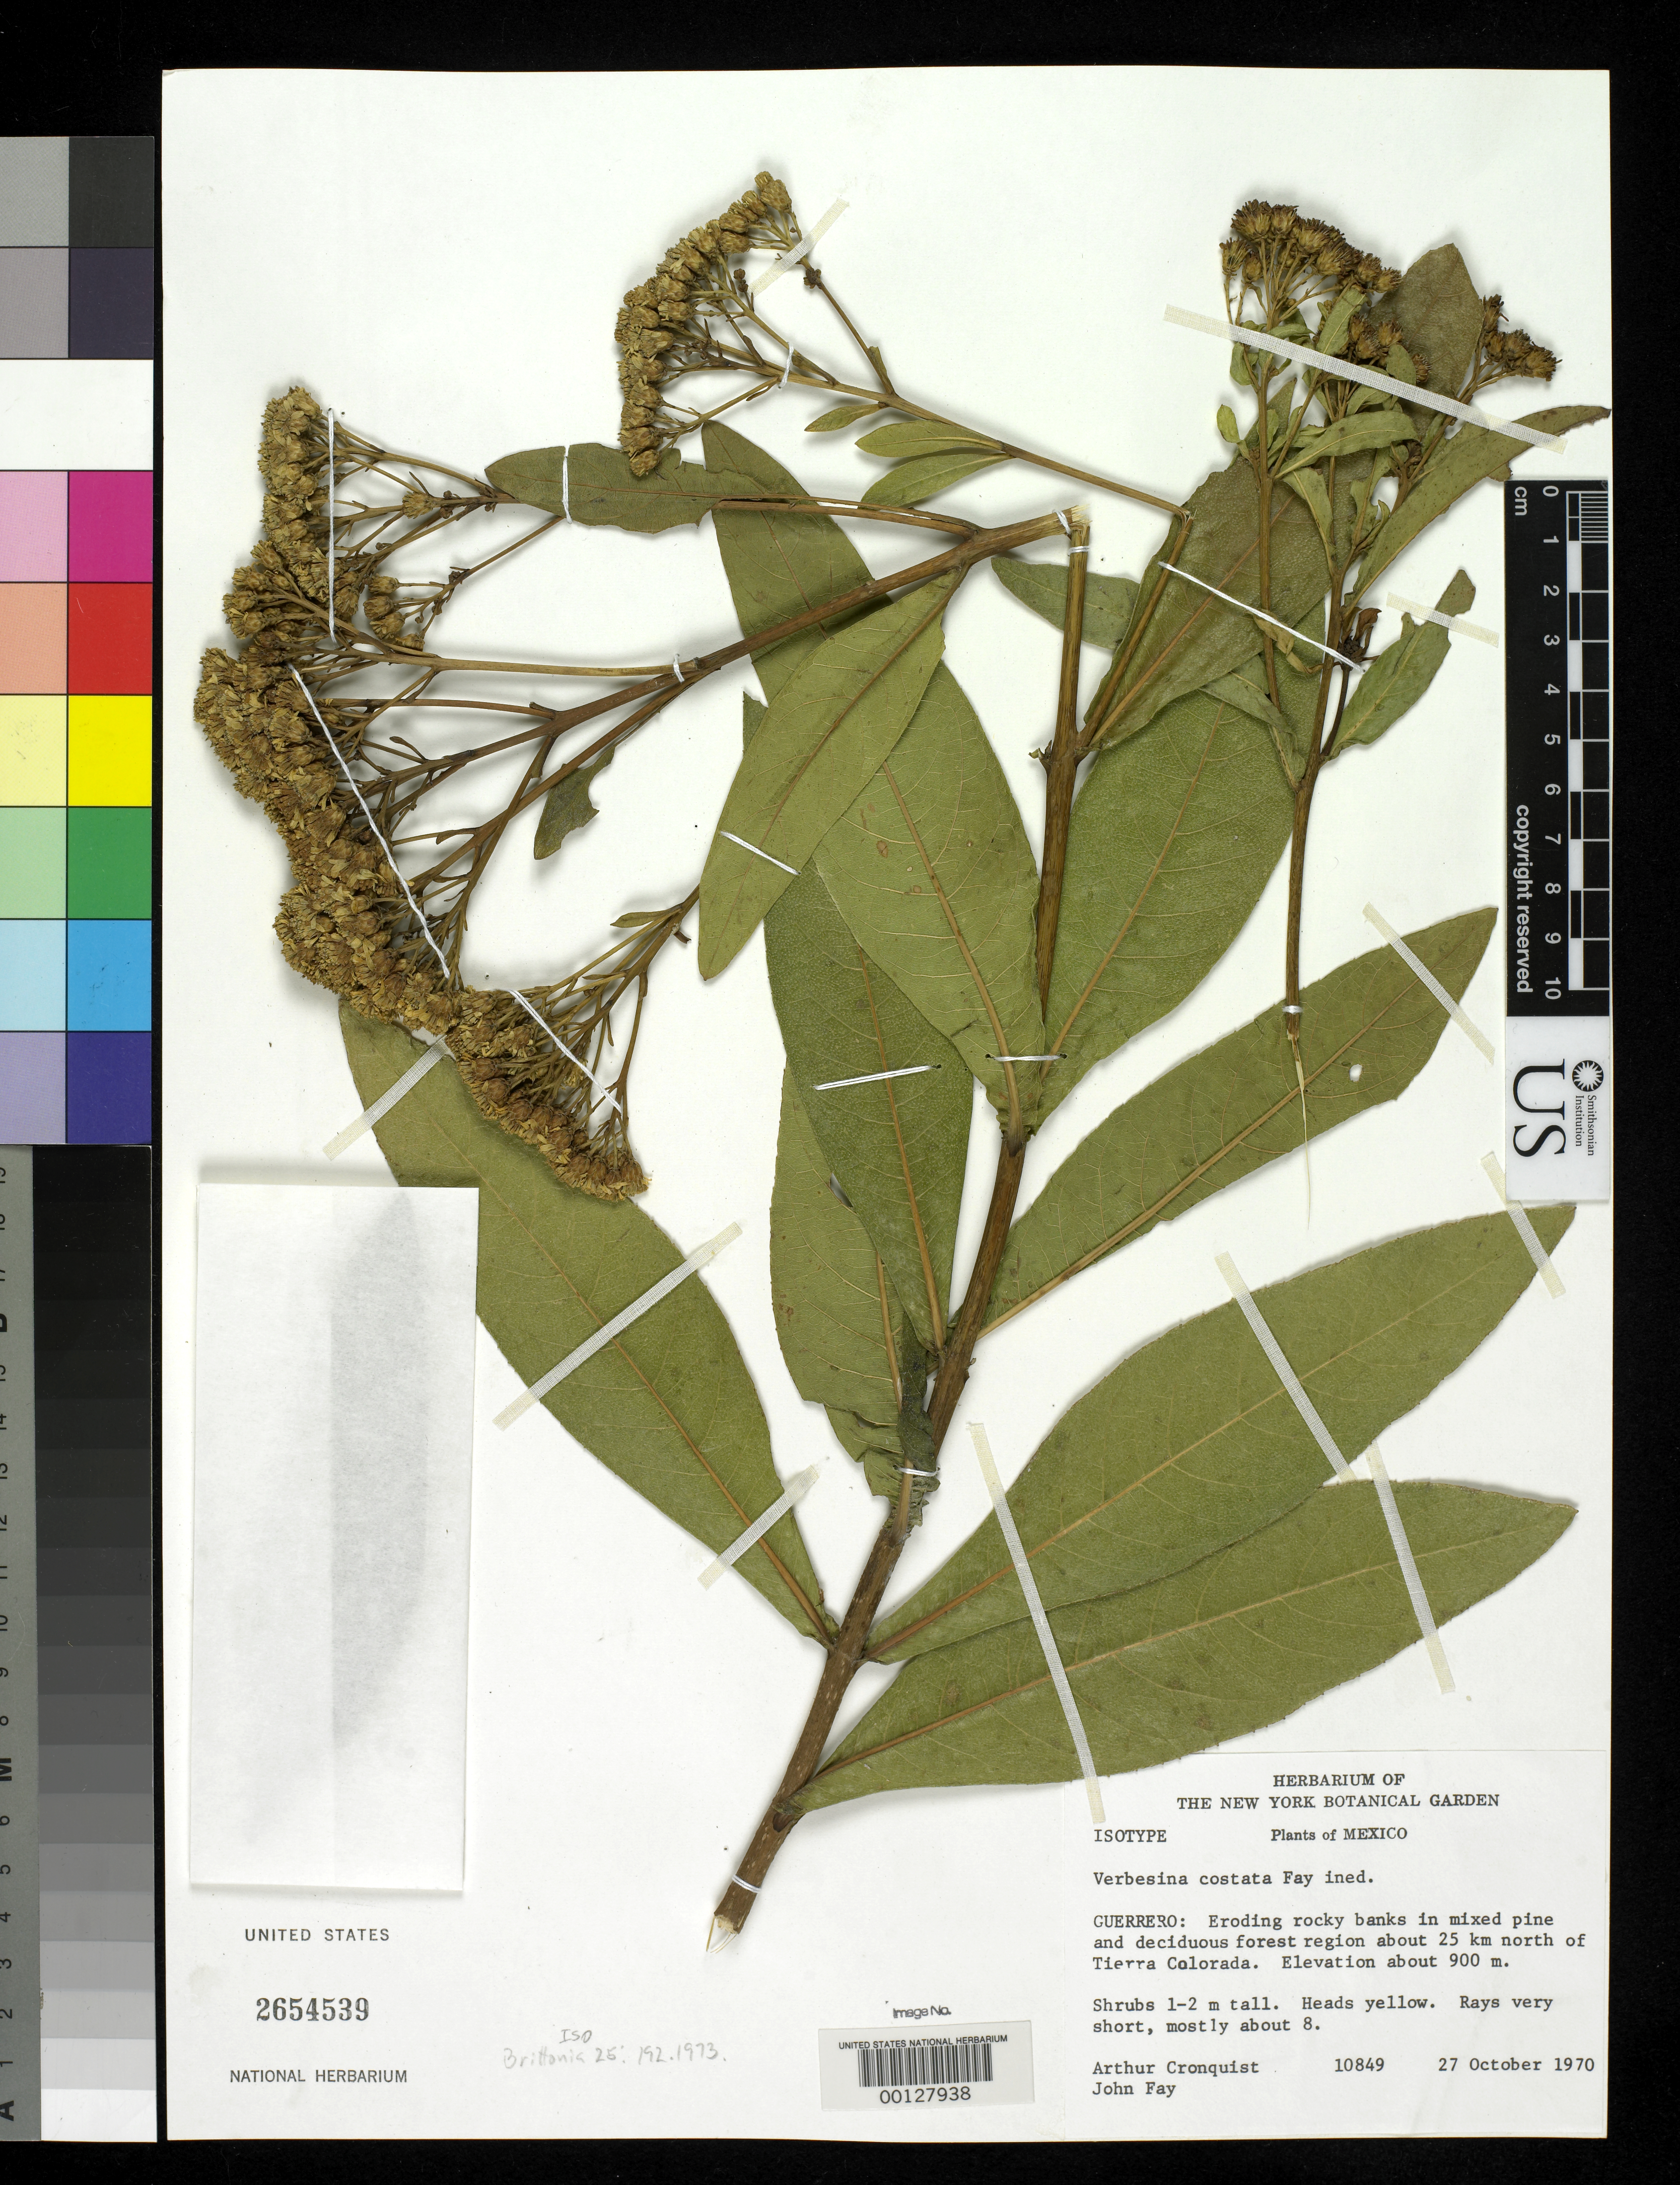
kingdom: Plantae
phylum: Tracheophyta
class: Magnoliopsida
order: Asterales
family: Asteraceae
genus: Verbesina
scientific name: Verbesina costata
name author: J.J. Fay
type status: Isotype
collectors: A. J. Cronquist & J. Fay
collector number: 10849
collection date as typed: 27 Oct 1970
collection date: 1970-10-27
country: Mexico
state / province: Guerrero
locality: N of Tierra Colorado.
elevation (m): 900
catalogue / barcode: US 2654539